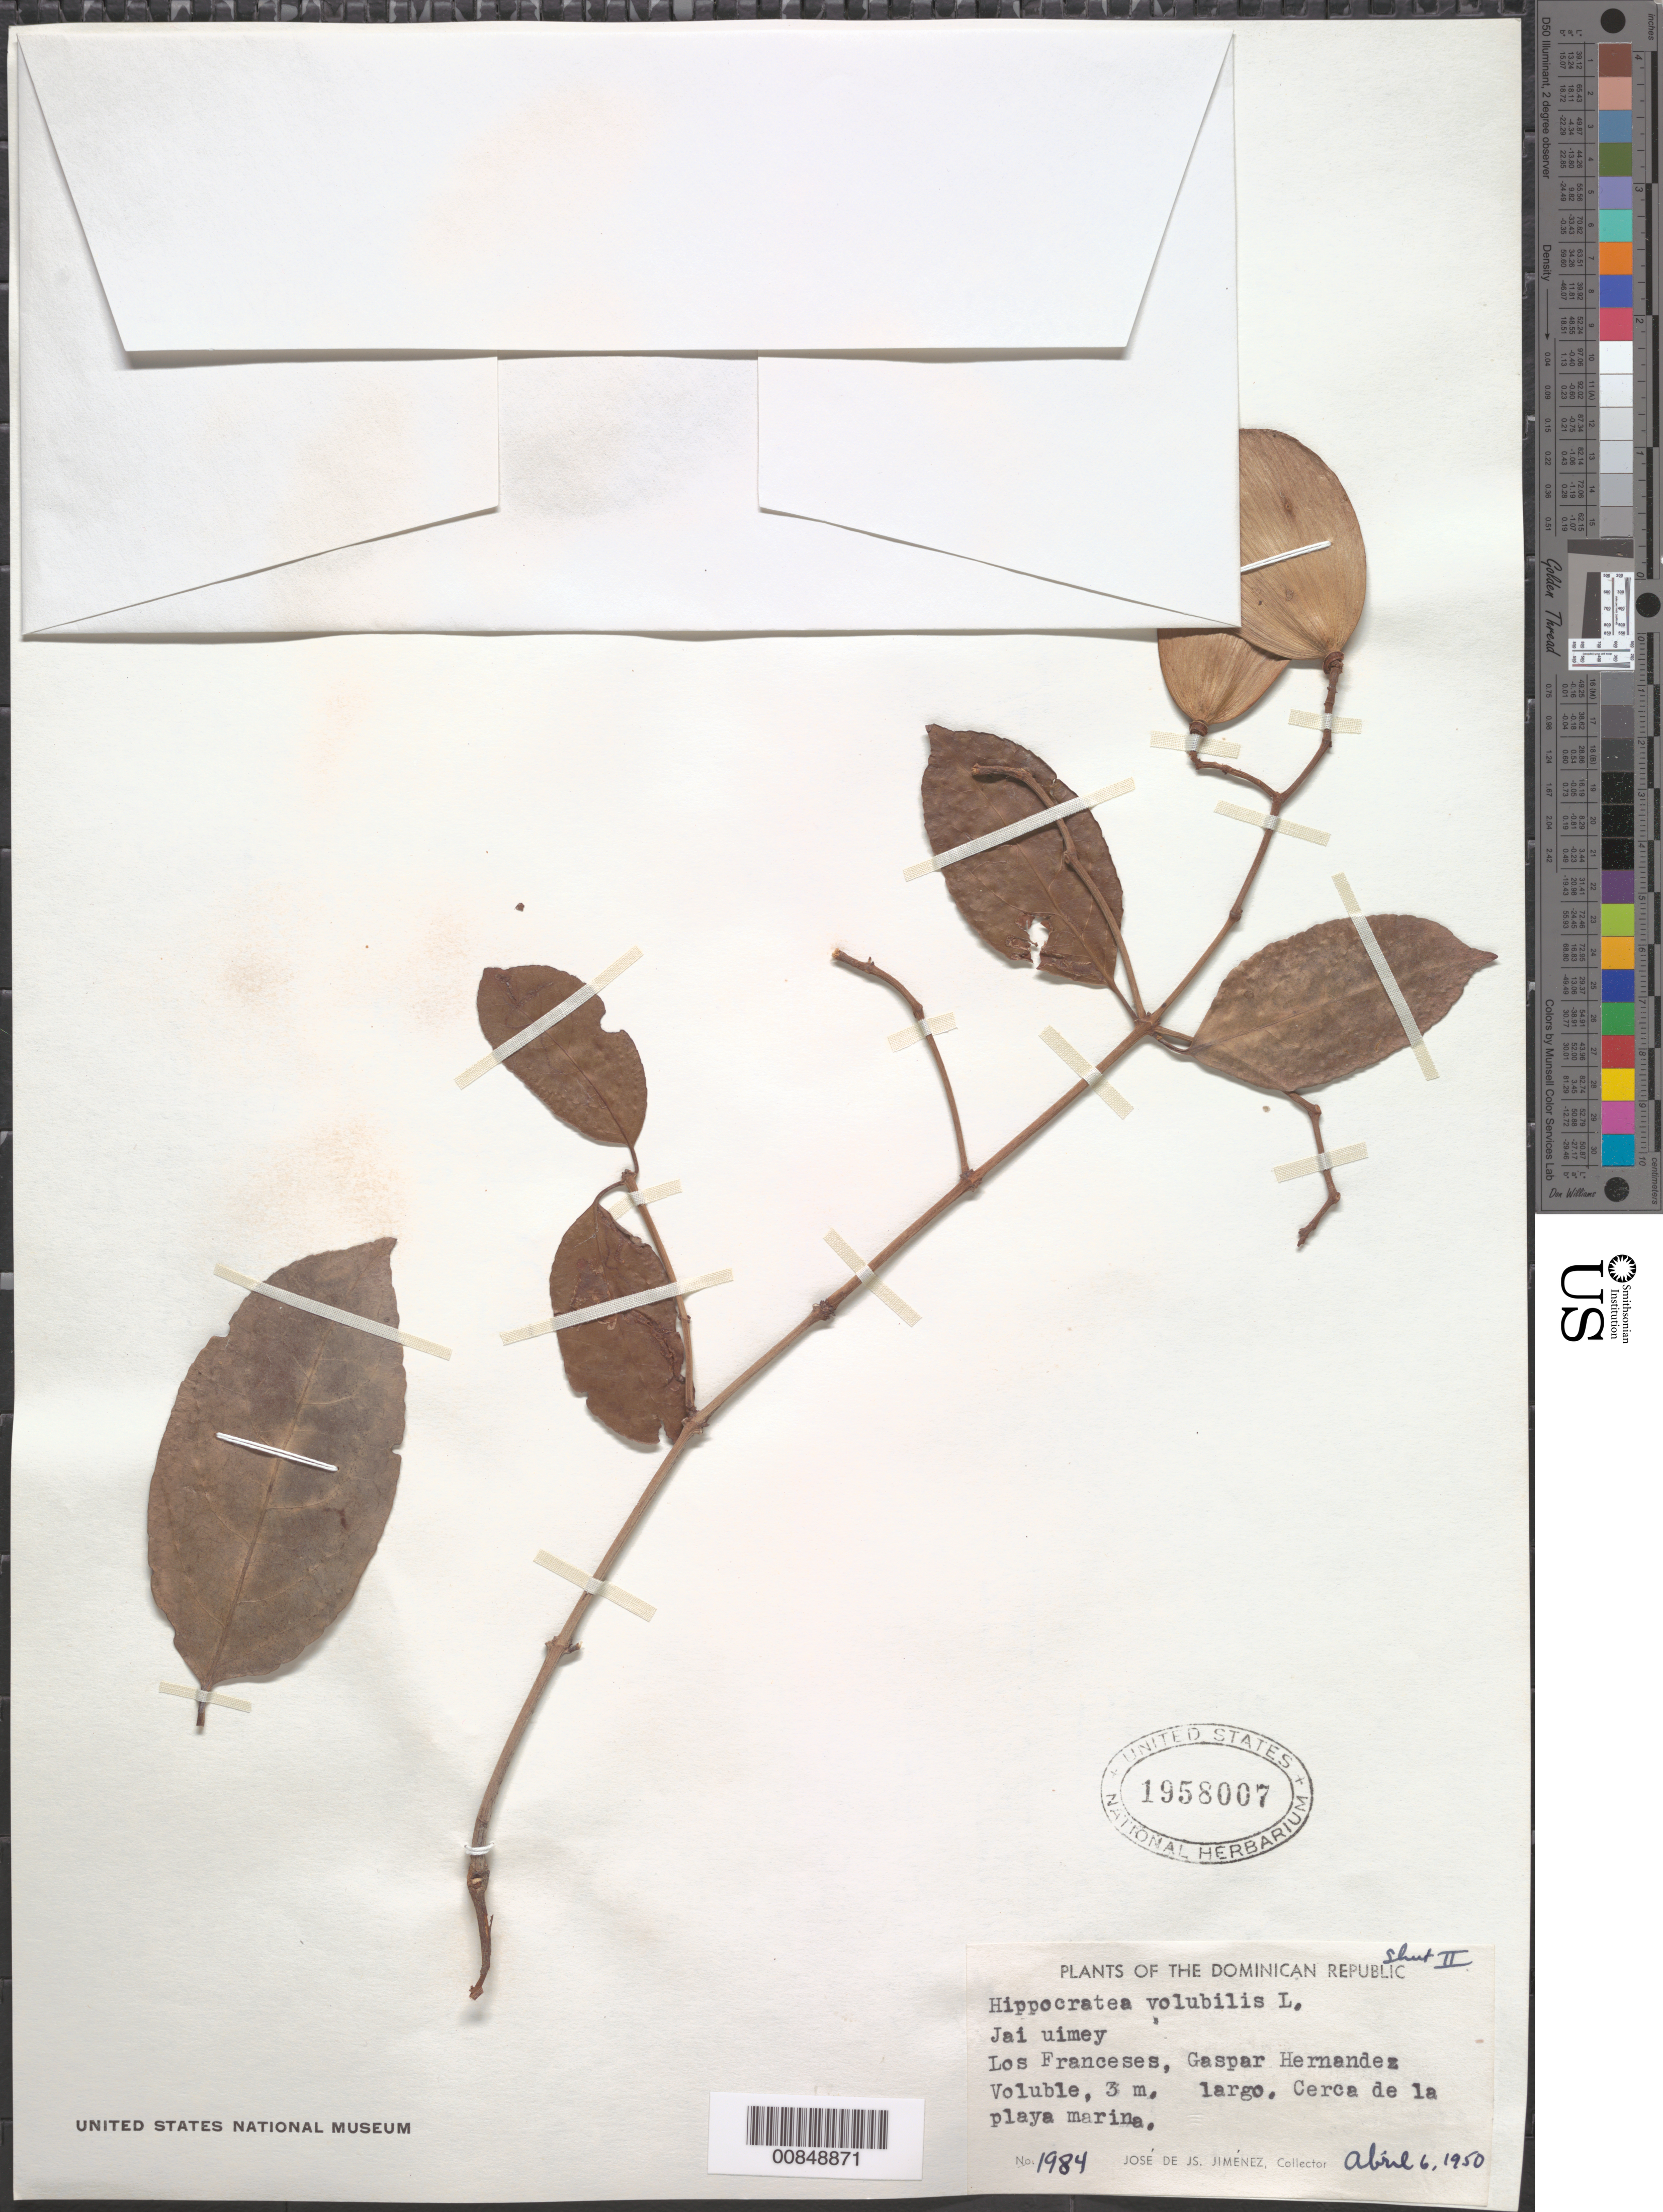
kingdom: Plantae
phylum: Tracheophyta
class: Magnoliopsida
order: Celastrales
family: Celastraceae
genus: Hippocratea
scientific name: Hippocratea volubilis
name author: L.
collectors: J. J. Jiménez Almonte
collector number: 1984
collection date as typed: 06 Apr 1950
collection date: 1950-04-06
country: Dominican Republic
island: Hispaniola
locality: Los Franceses, Gaspar Hernandez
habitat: Cerca de la playa marina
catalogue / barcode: US 1958007